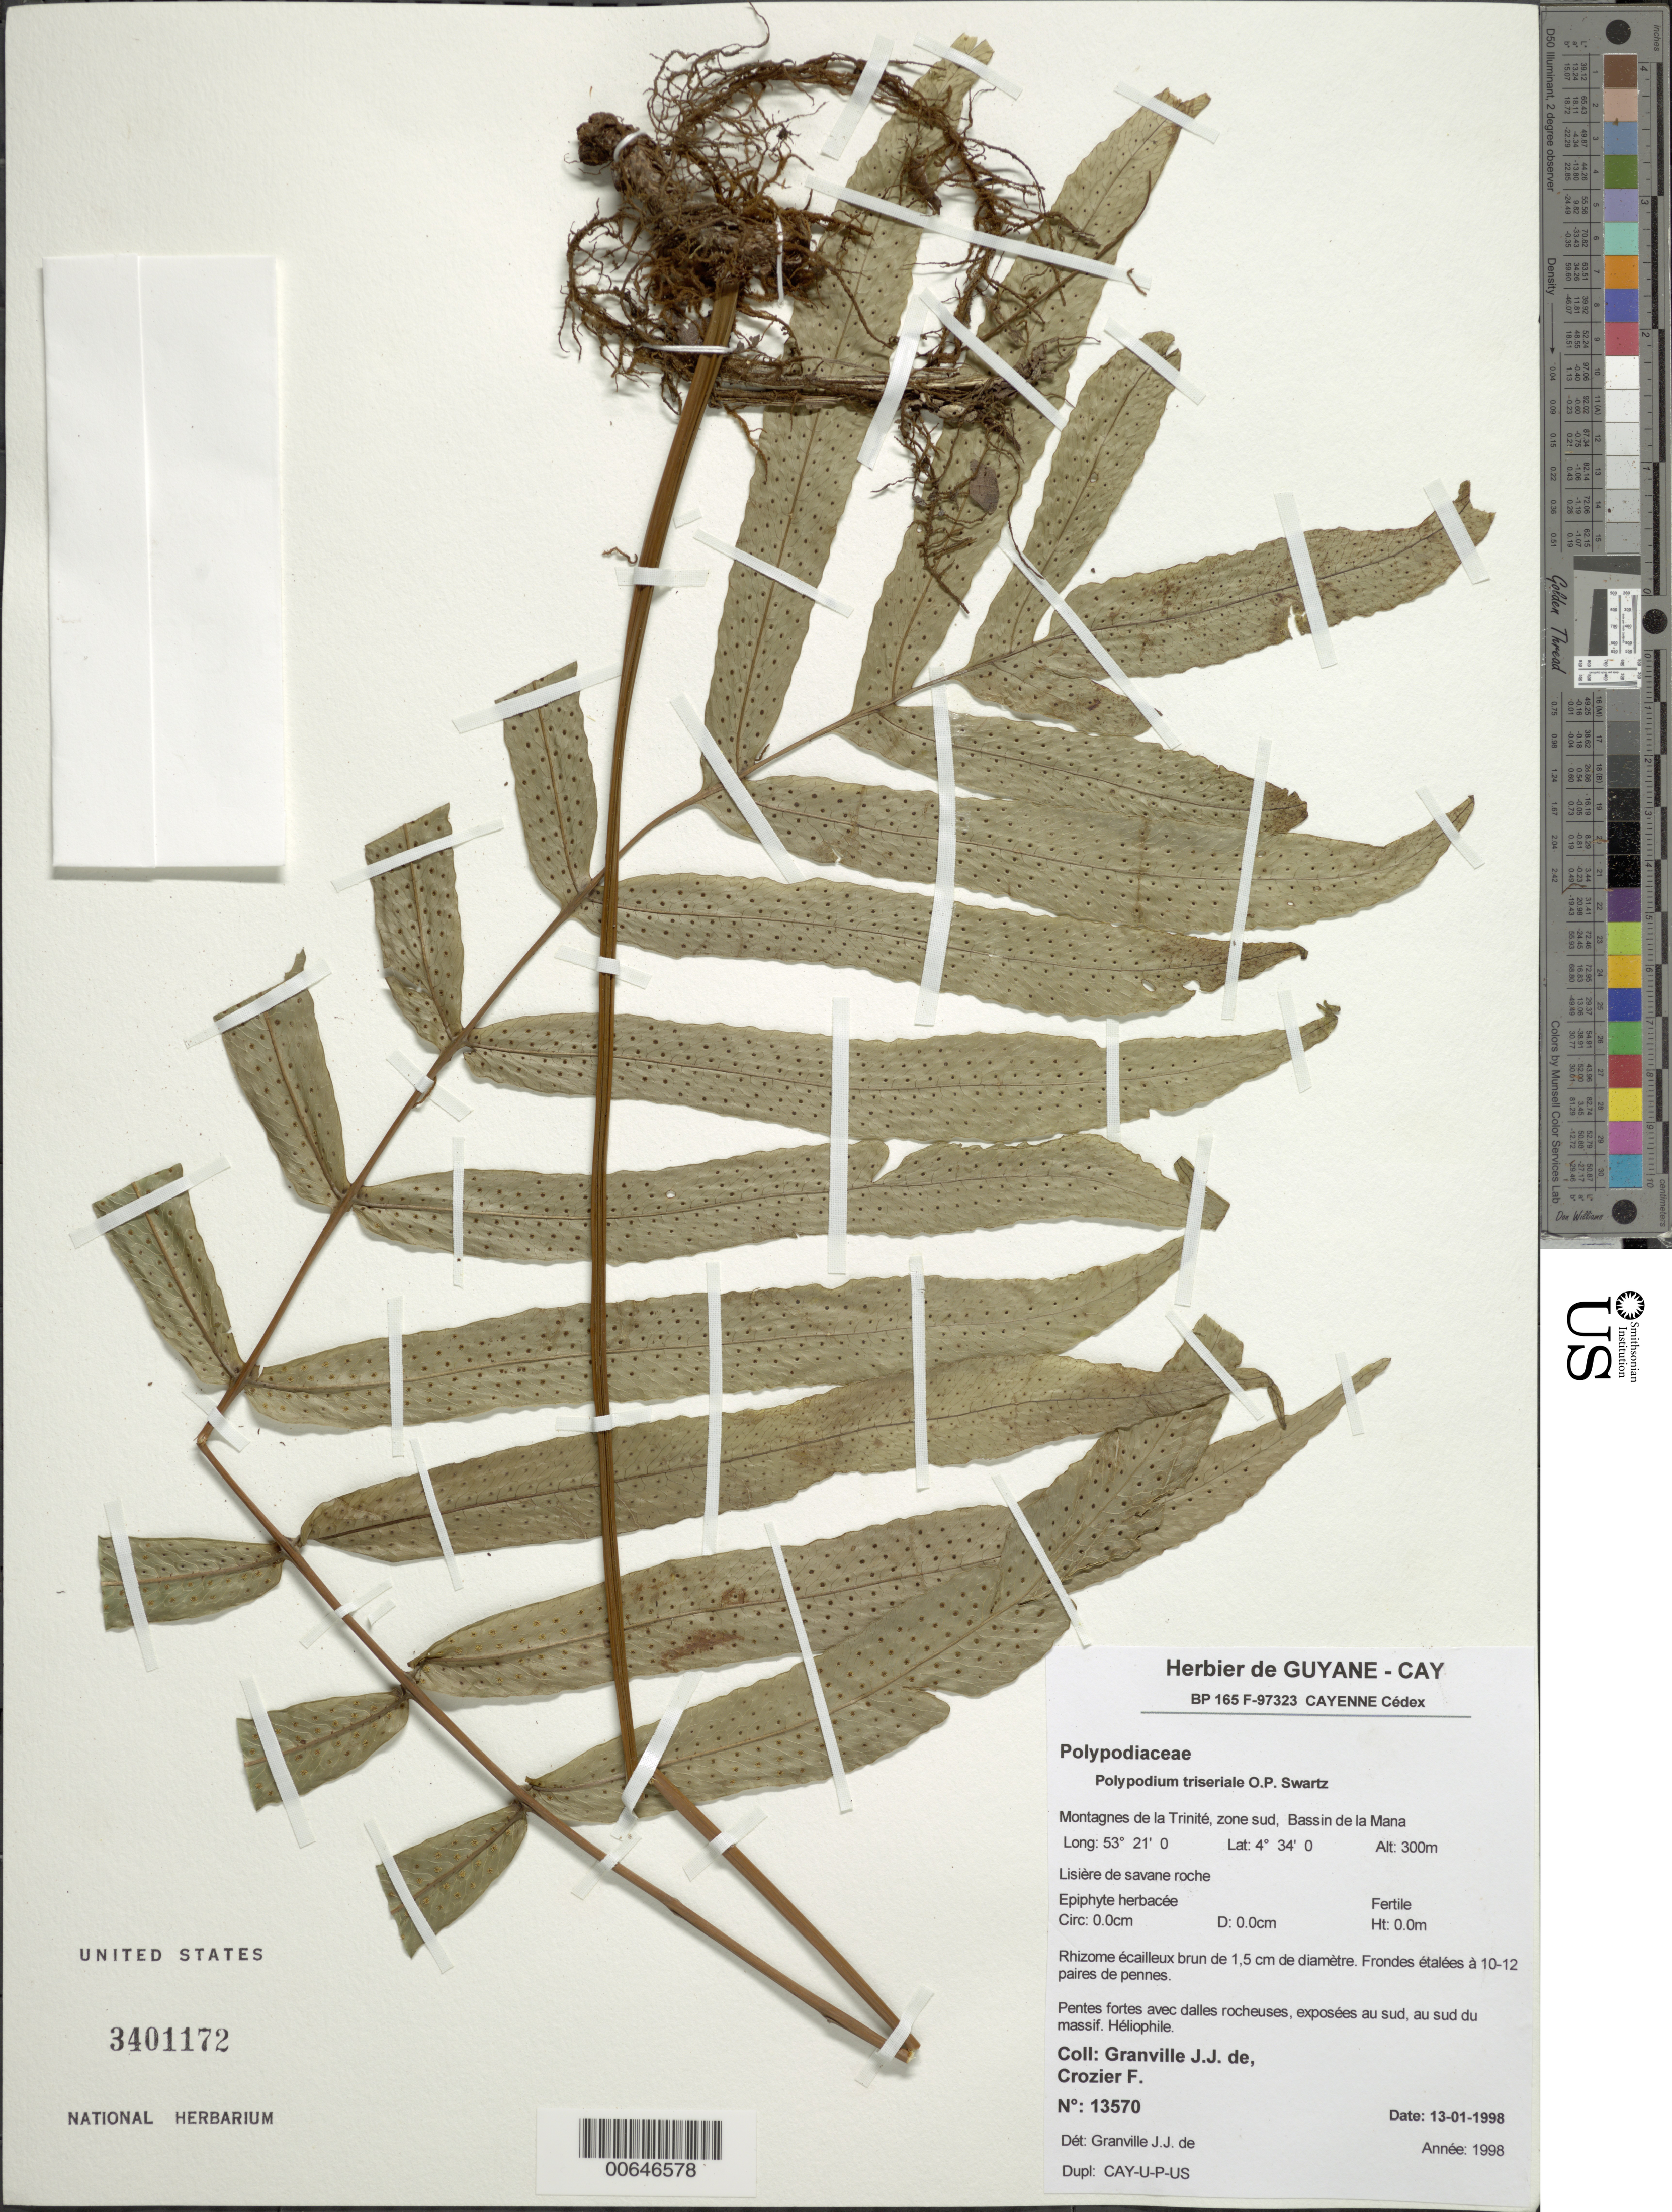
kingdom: Plantae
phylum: Tracheophyta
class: Polypodiopsida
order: Polypodiales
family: Polypodiaceae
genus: Serpocaulon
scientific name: Serpocaulon triseriale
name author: (Sw.) A.R. Sm.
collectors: J.-J. de Granville & F. Crozier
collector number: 13570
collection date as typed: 13-Jan-98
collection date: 1998-01-13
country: French Guiana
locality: Montagnes de la Trinité, zone sud, Bassin de la Mana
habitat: Lisière de savane roche; pentes fortes avec dalles rocheuses, exposees au sud, au sud du massif; heliophile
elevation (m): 300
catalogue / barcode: US 3401172